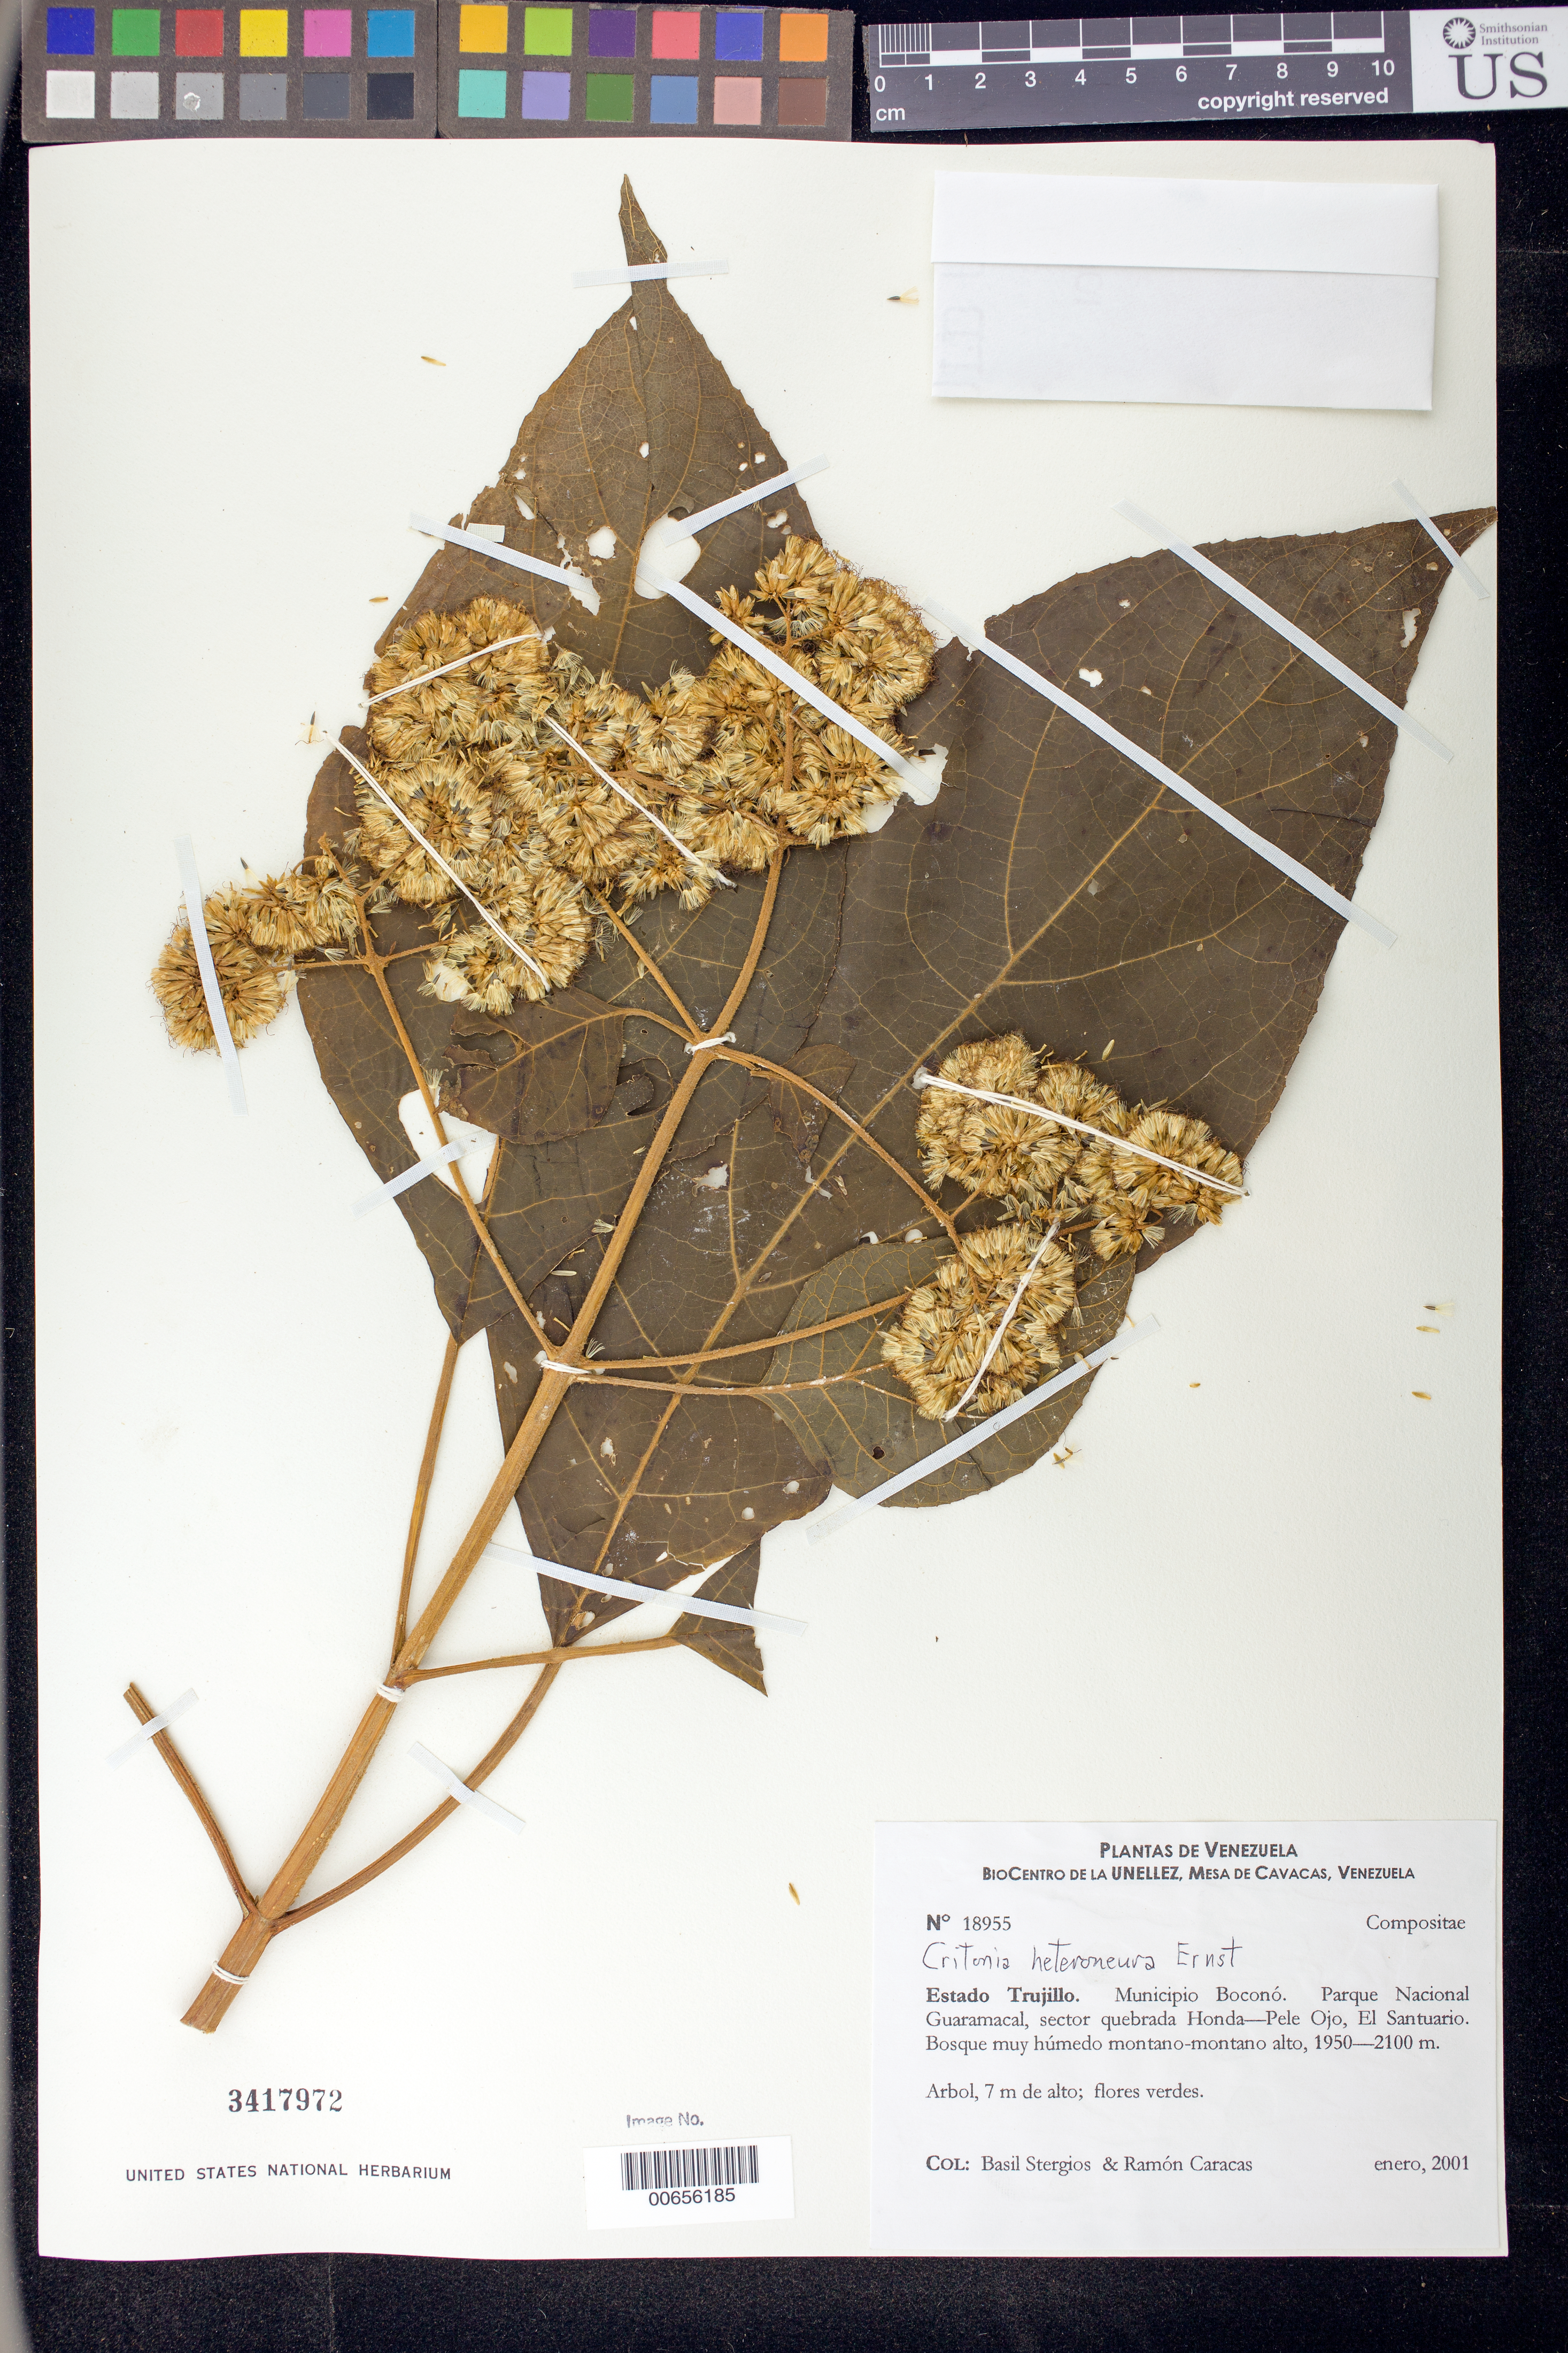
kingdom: Plantae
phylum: Tracheophyta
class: Magnoliopsida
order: Asterales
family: Asteraceae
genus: Critonia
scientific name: Critonia heteroneura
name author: Ernst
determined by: Robinson, Harold E., (US)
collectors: B. G. Stergios & R. Caracas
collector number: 18955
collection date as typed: Jan 2001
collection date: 2001-01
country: Venezuela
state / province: Trujillo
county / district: Boconó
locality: Parque Nacional Guaramacal, sector quebrada Honda-Pele Ojo, El Santuario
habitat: Bosque muy húmedo montano-montano alto.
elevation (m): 1950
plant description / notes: MY, NY, PORT, US, VEN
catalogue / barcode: US 3417972